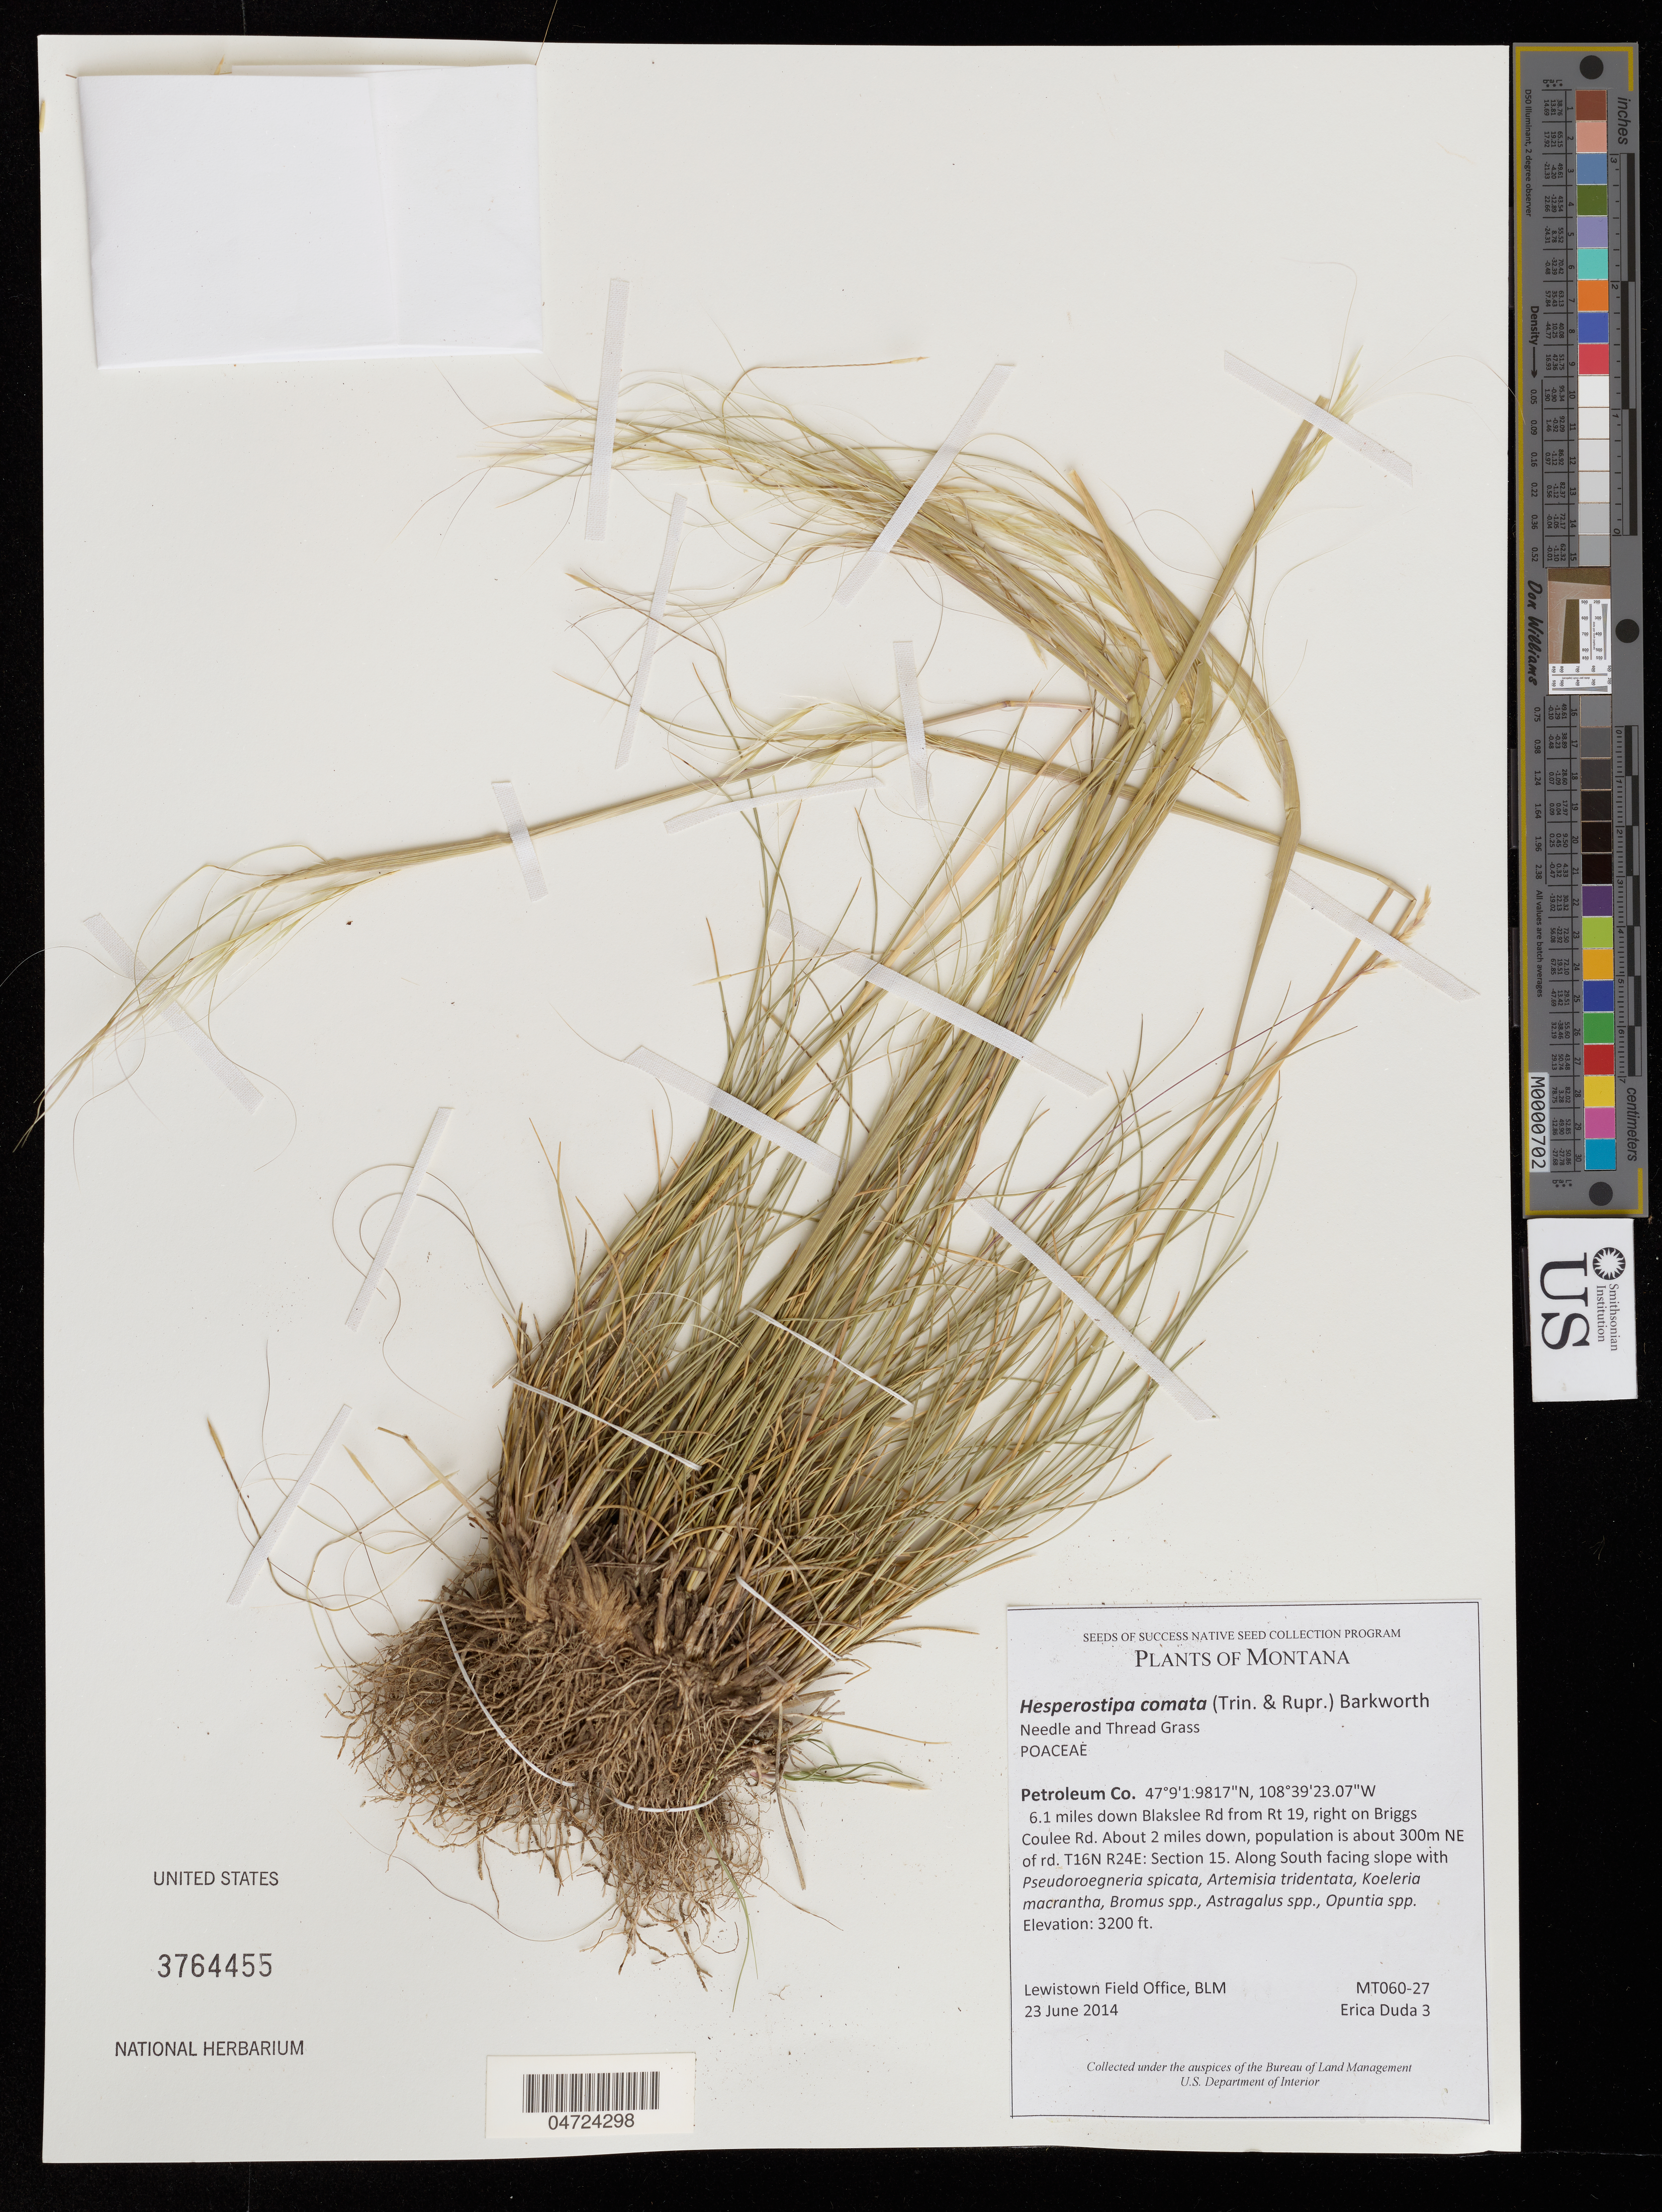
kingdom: Plantae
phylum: Tracheophyta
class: Liliopsida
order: Poales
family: Poaceae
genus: Hesperostipa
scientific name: Hesperostipa comata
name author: (Trin. & Rupr.) Barkworth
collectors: E. Duda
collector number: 3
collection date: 2014-06-23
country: United States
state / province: Montana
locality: Petroleum Co. 6.1 miles down Blakslee Rd from Rt 19, right on Briggs Coulee Rd. About 2 miles down, population is about 300m NE of rd. T16N R24E: Section 15. Along south facing slope.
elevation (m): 975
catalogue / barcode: US 3764455